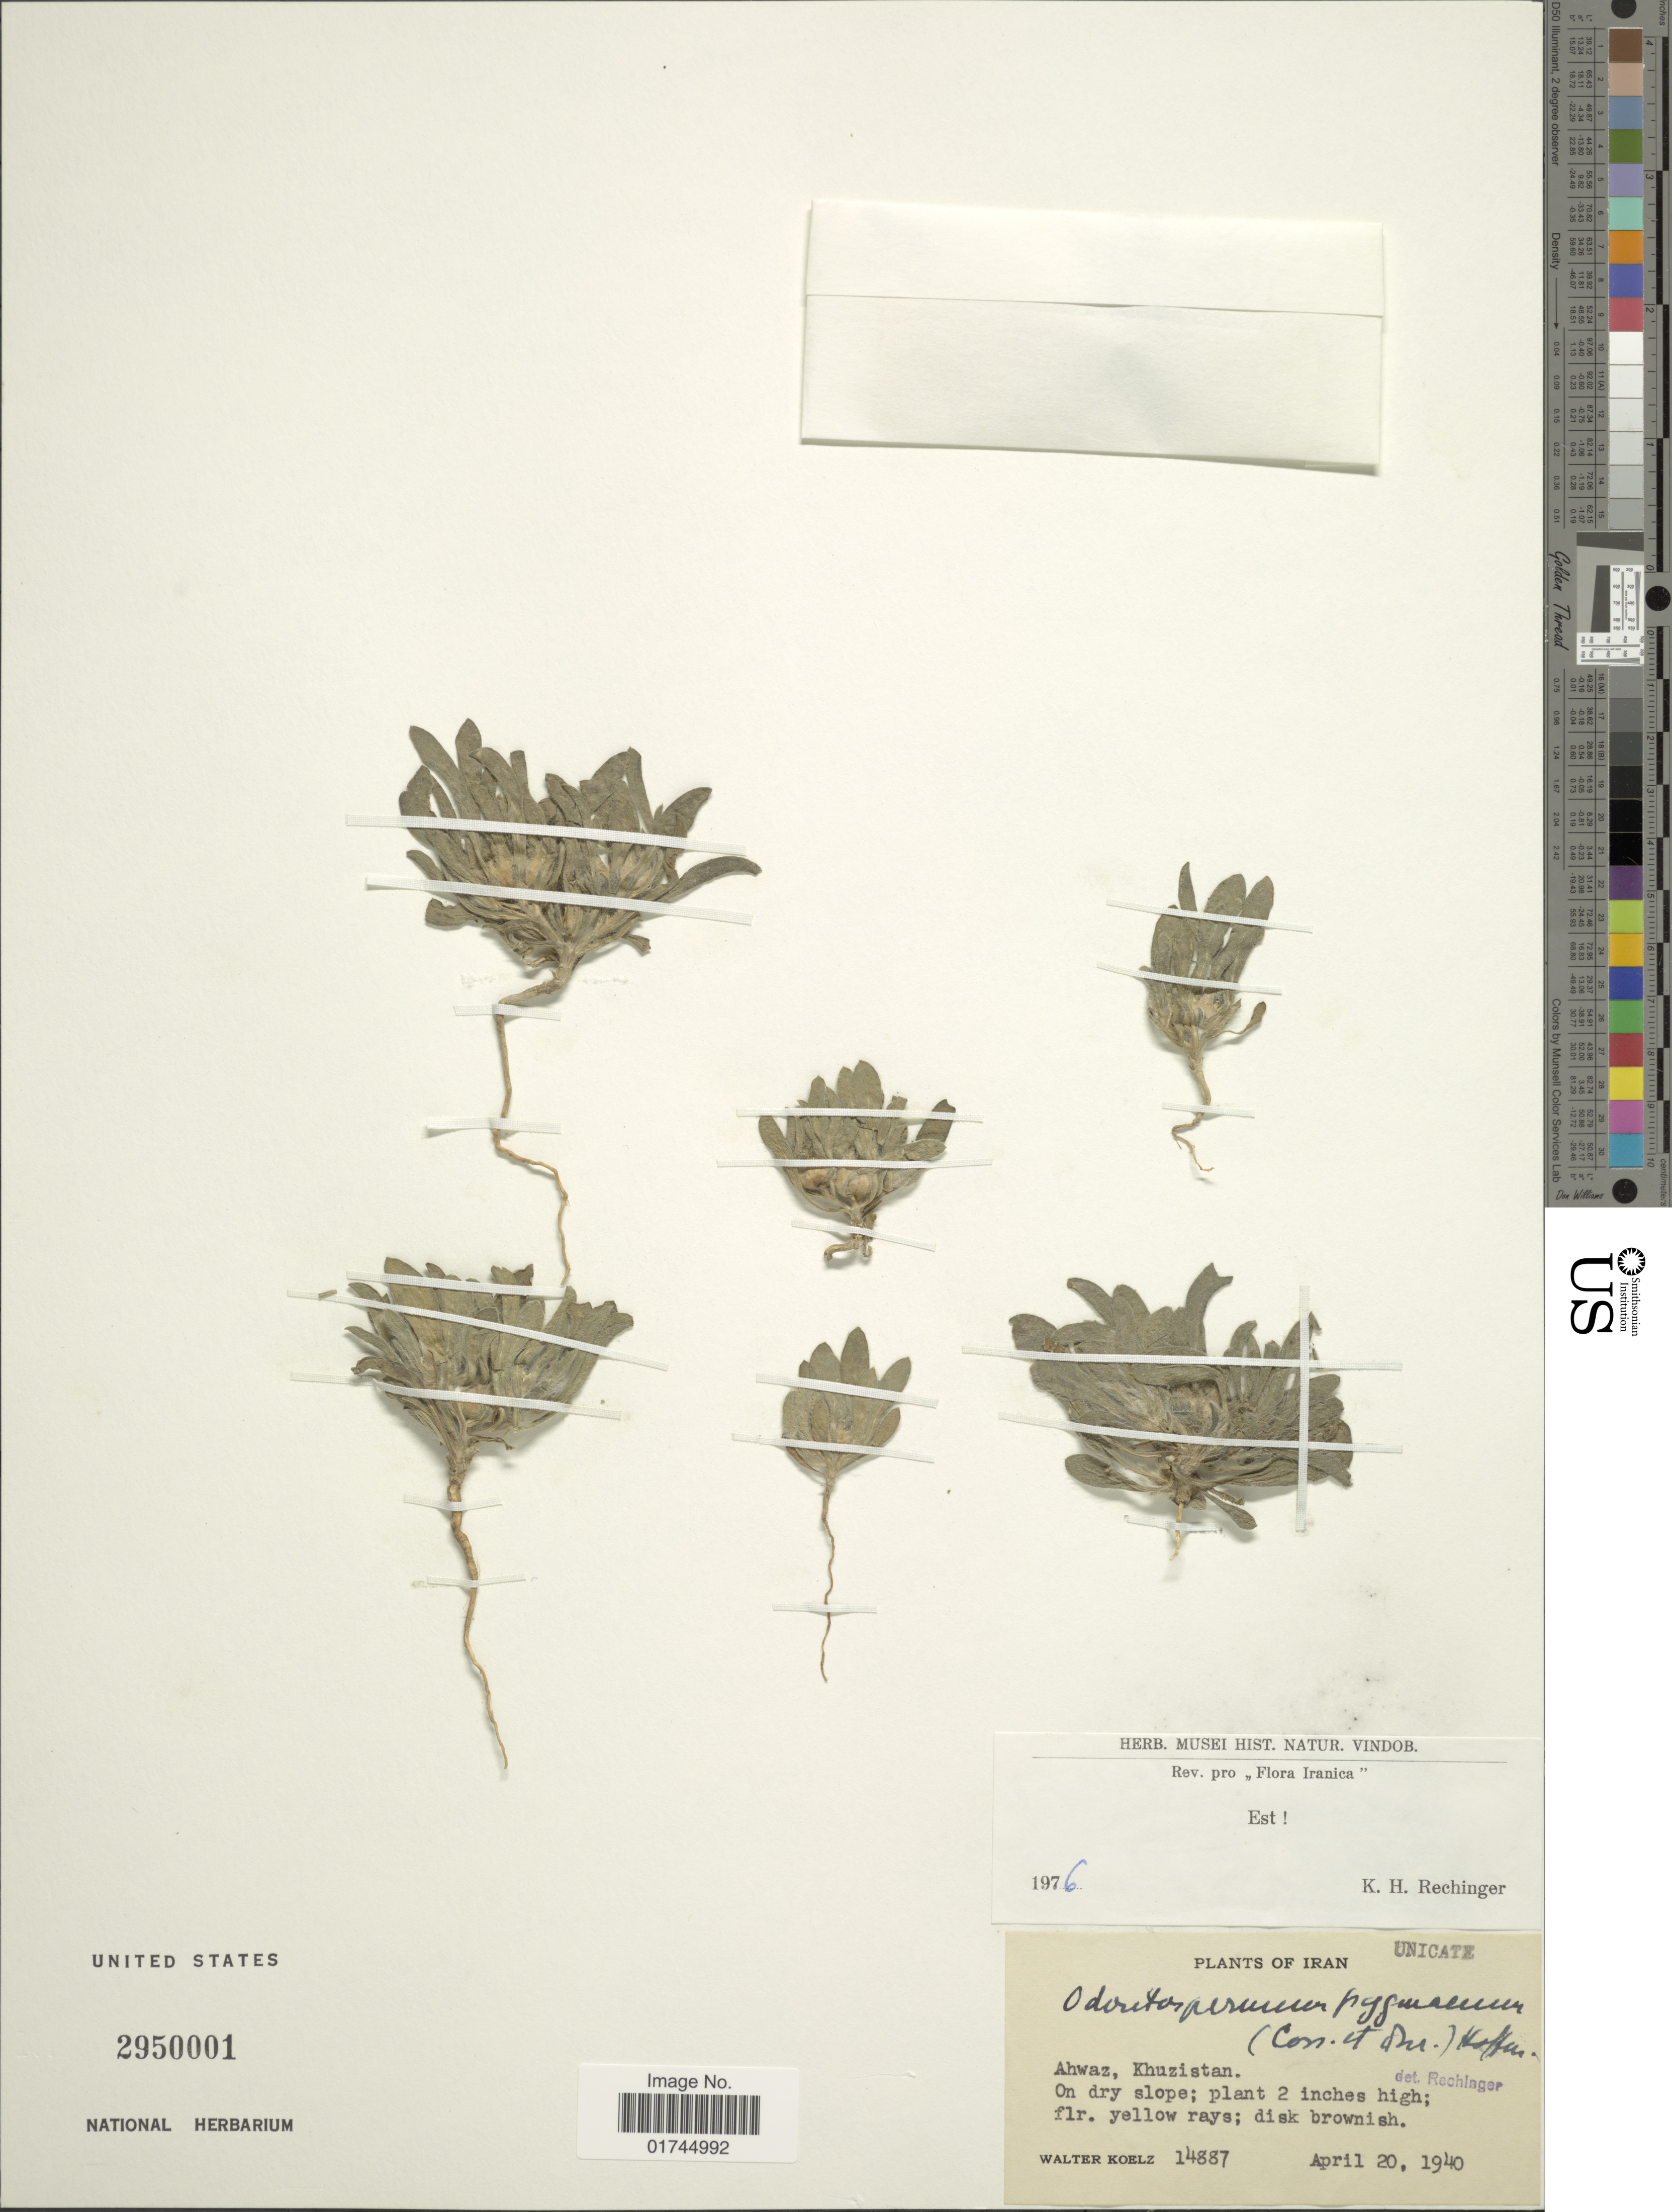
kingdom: Plantae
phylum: Tracheophyta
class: Magnoliopsida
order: Asterales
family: Asteraceae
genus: Asteriscus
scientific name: Asteriscus pygmaeus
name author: (DC.) Coss. & Durieu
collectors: W. N. Koelz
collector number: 14887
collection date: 1940-04-20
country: Iran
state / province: Khuzestan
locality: Ahwaz, Khuzistan.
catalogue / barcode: US 2950001